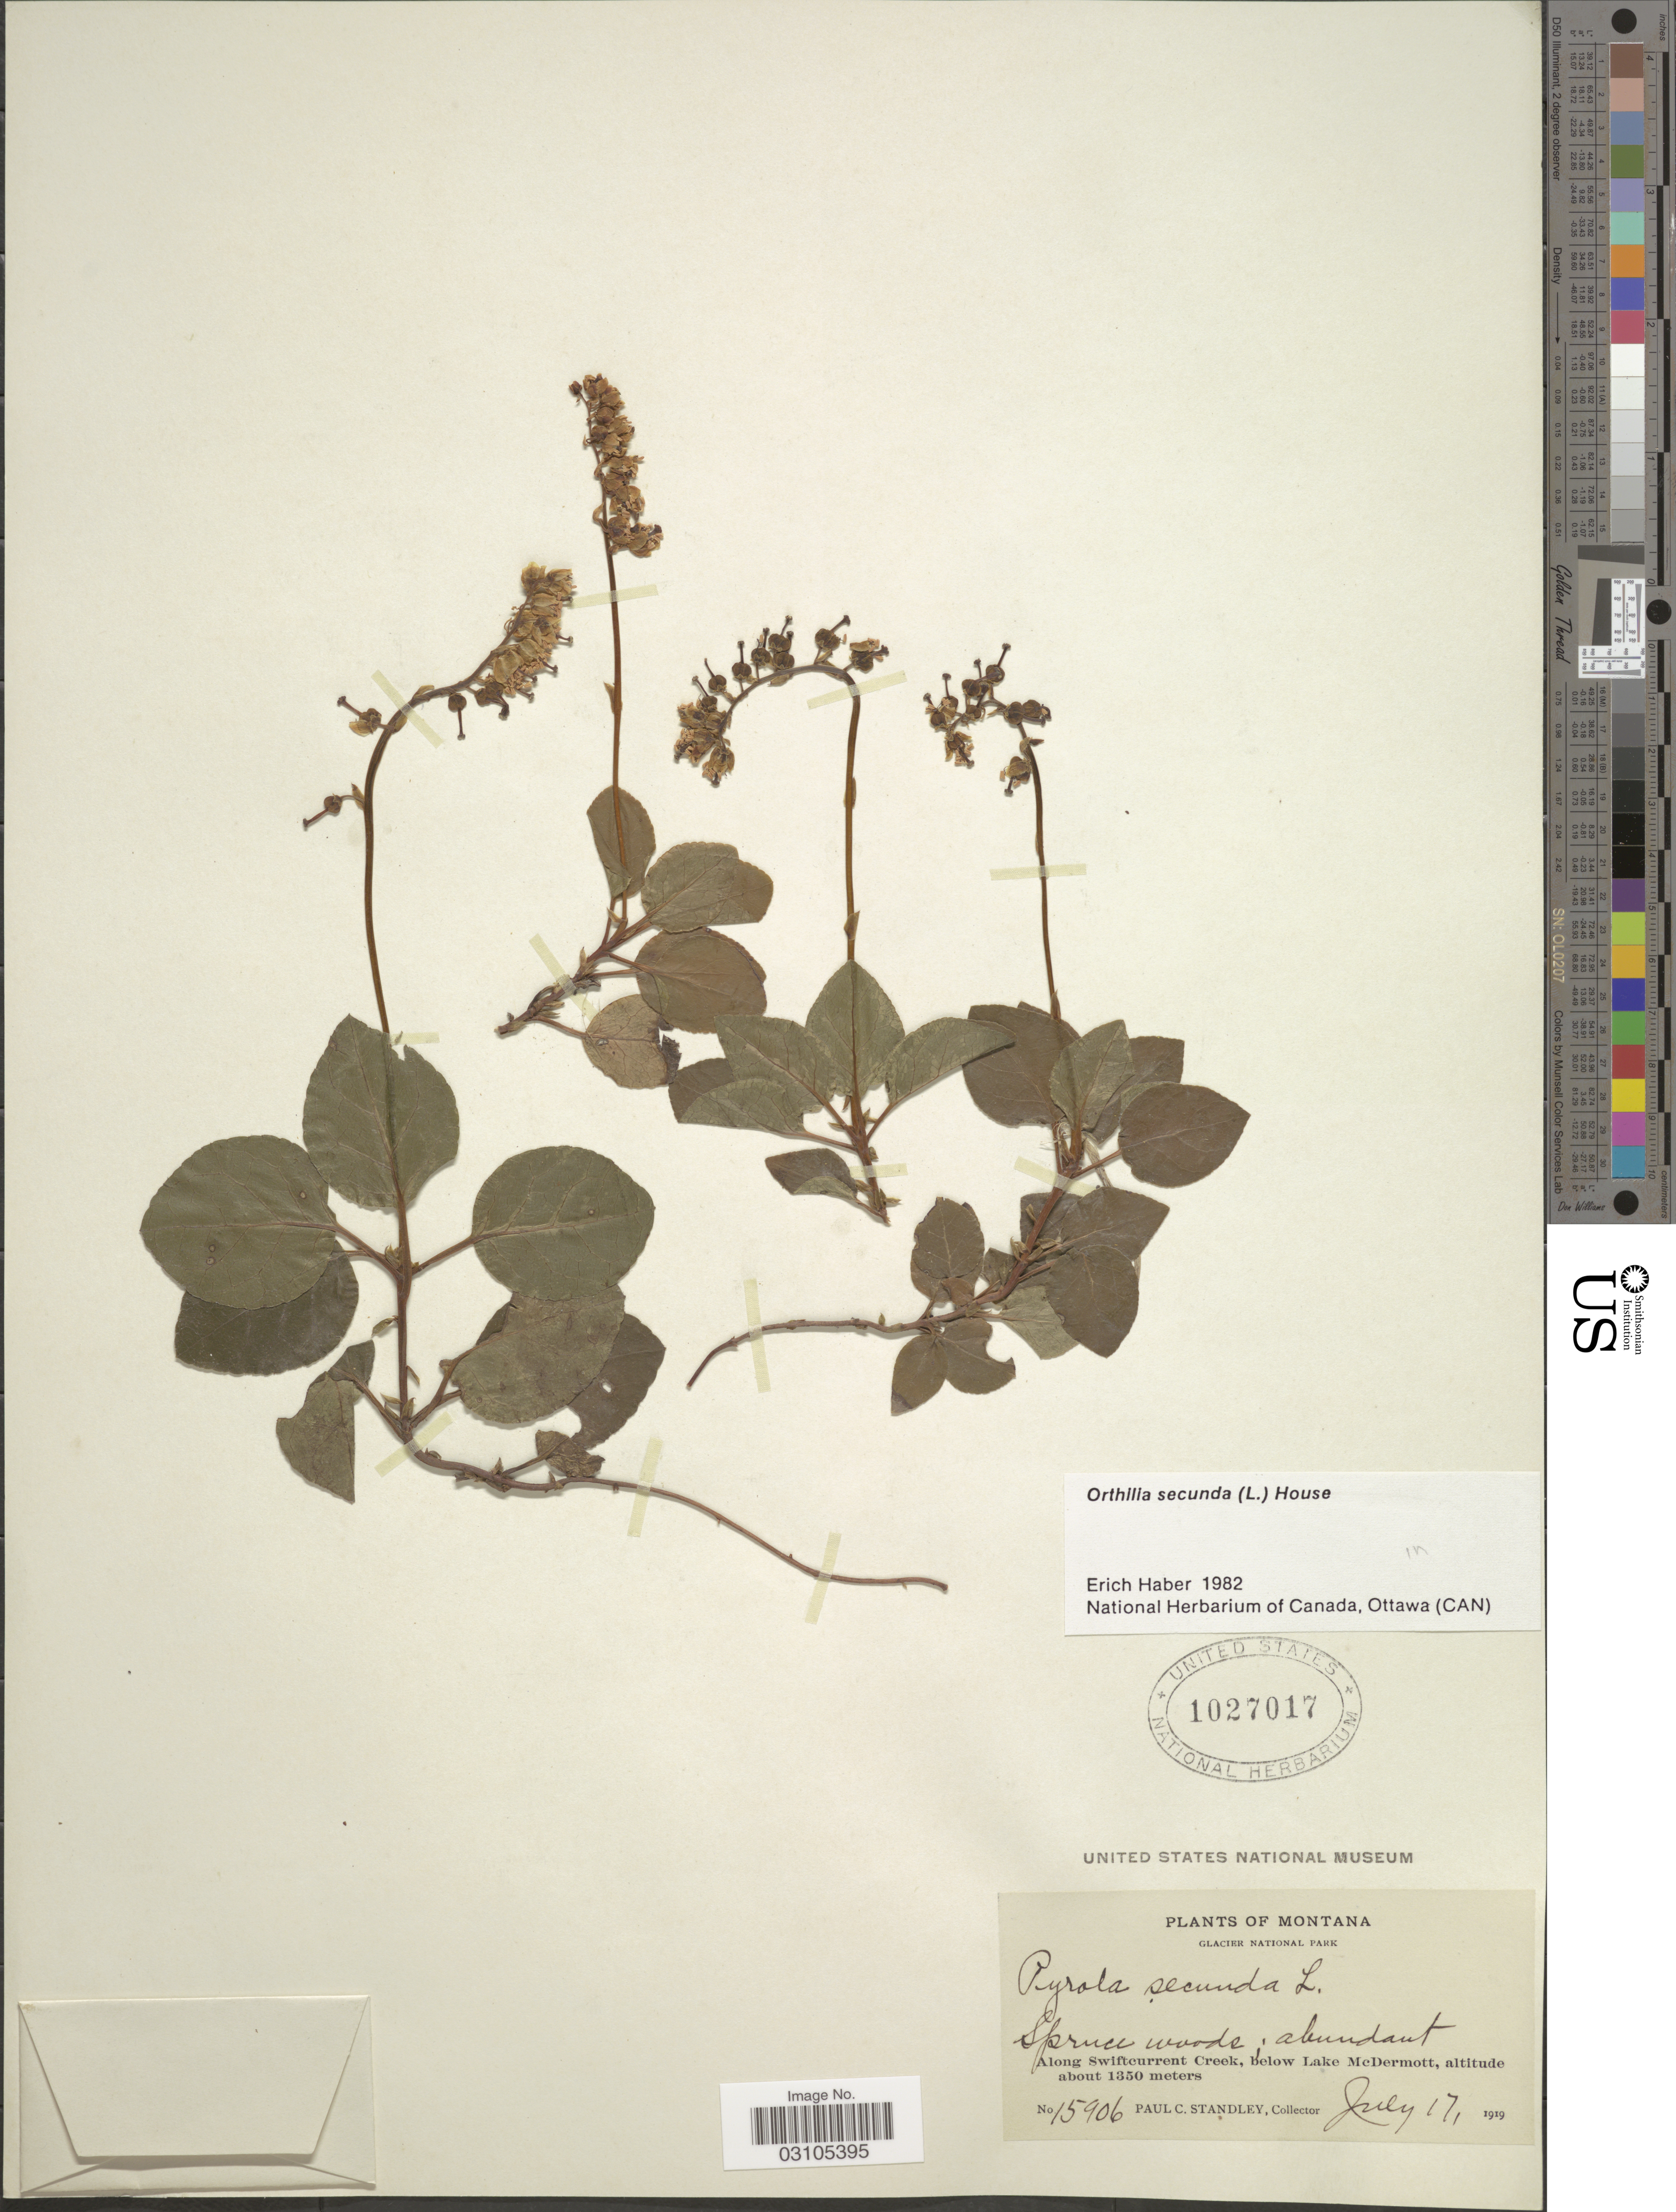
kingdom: Plantae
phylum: Tracheophyta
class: Magnoliopsida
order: Ericales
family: Ericaceae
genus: Orthilia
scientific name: Orthilia secunda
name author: (L.) House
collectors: P. C. Standley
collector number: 15906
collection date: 1919-07-17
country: United States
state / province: Montana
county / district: Glacier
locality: Glacier National Park. Along Swiftcurrent Creek, below Lake McDermott.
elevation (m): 1350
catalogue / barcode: US 1027017